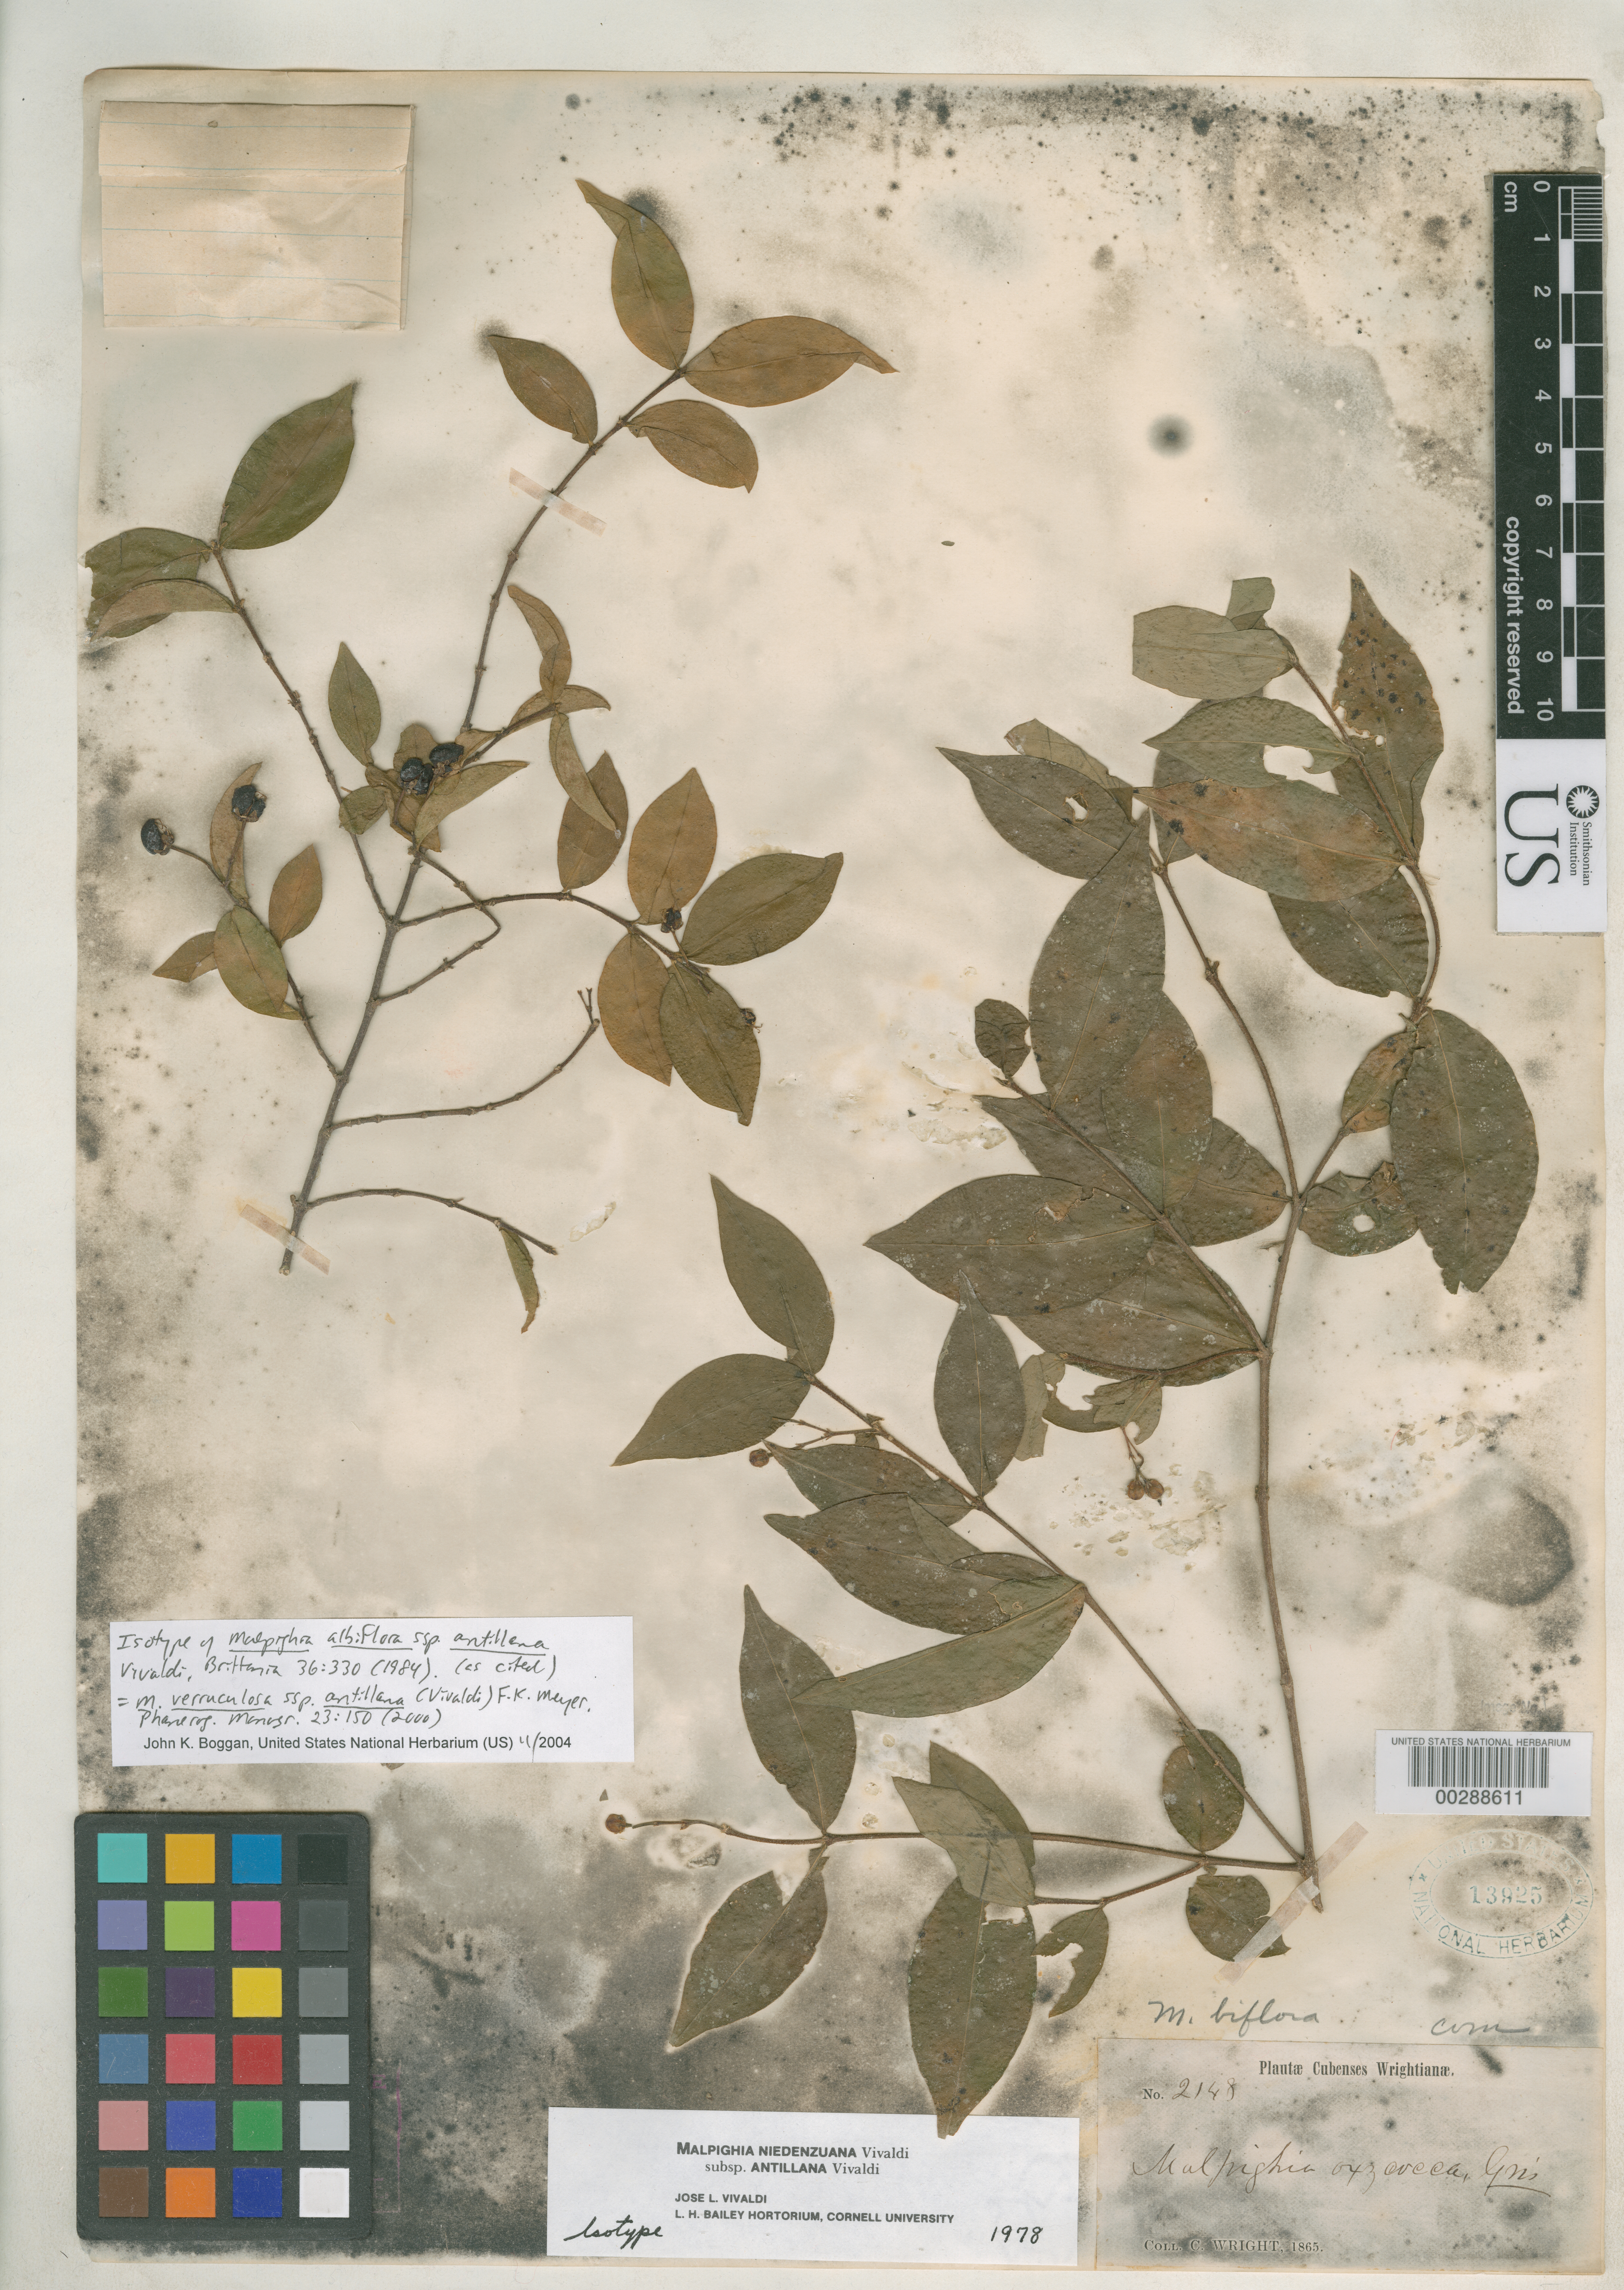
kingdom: Plantae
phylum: Tracheophyta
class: Magnoliopsida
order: Malpighiales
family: Malpighiaceae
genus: Malpighia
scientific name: Malpighia albiflora subsp. antillana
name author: Vivaldi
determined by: Boggan, J. K., (US), NMNH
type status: Isotype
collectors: C. Wright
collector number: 2148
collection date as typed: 1865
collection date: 1865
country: Cuba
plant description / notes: Holotype at GH. Annotated by Vivaldi (1978) as isotype of Malpighia niedenzuana Vivaldi ssp. antillana Vivaldi, name never published.; US sheet without locality or precise date, Retiro, 17 Sep. 1860-1864 acc. to protologue.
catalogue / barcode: US 13925